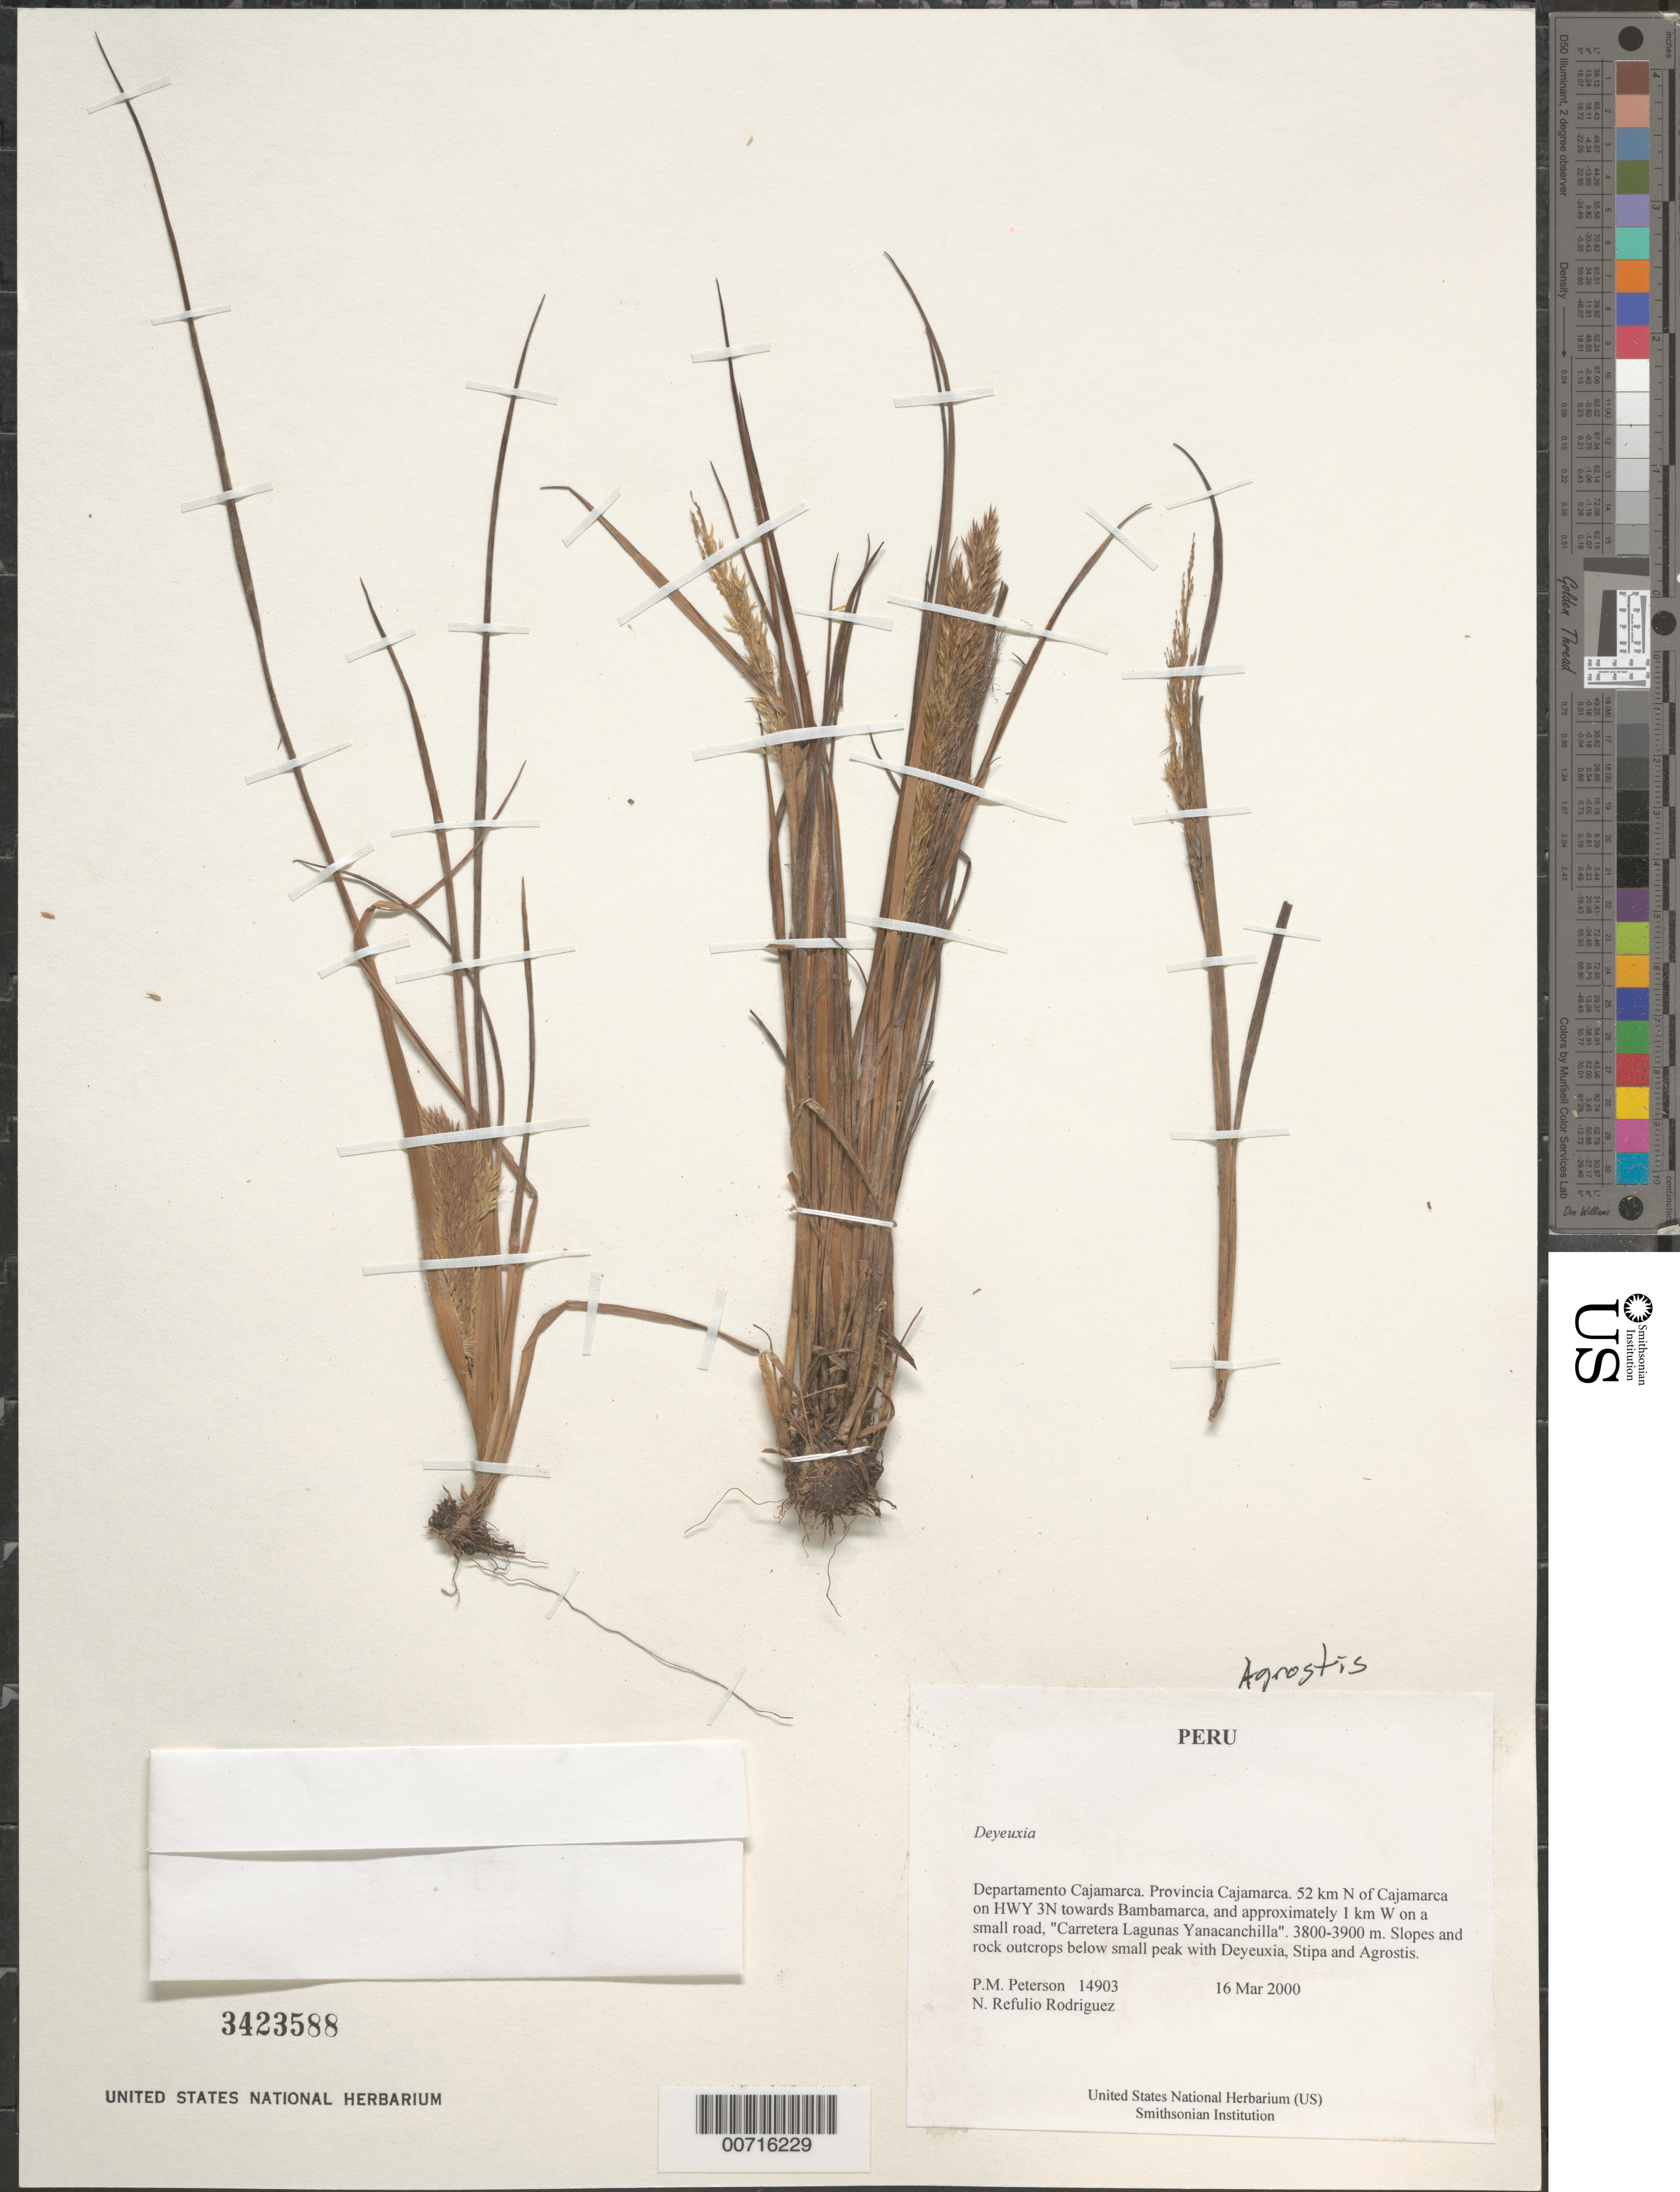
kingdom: Plantae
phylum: Tracheophyta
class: Liliopsida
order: Poales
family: Poaceae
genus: Agrostis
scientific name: Agrostis sp.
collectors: P. M. Peterson & N. Refulio-Rodríguez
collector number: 14903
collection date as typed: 16 Mar 2000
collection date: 2000-03-16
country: Peru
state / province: Cajamarca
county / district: Cajamarca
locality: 52 km N of Cajamarca on HWY 3N towards Bambamarca, and approximately 1 km W on a small road, "Carretera Lagunas Yanacanchilla".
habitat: Slopes and rock outcrops below small peak with Deyeuxia, Stipa and Agrostis.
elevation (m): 3800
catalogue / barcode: US 3423588